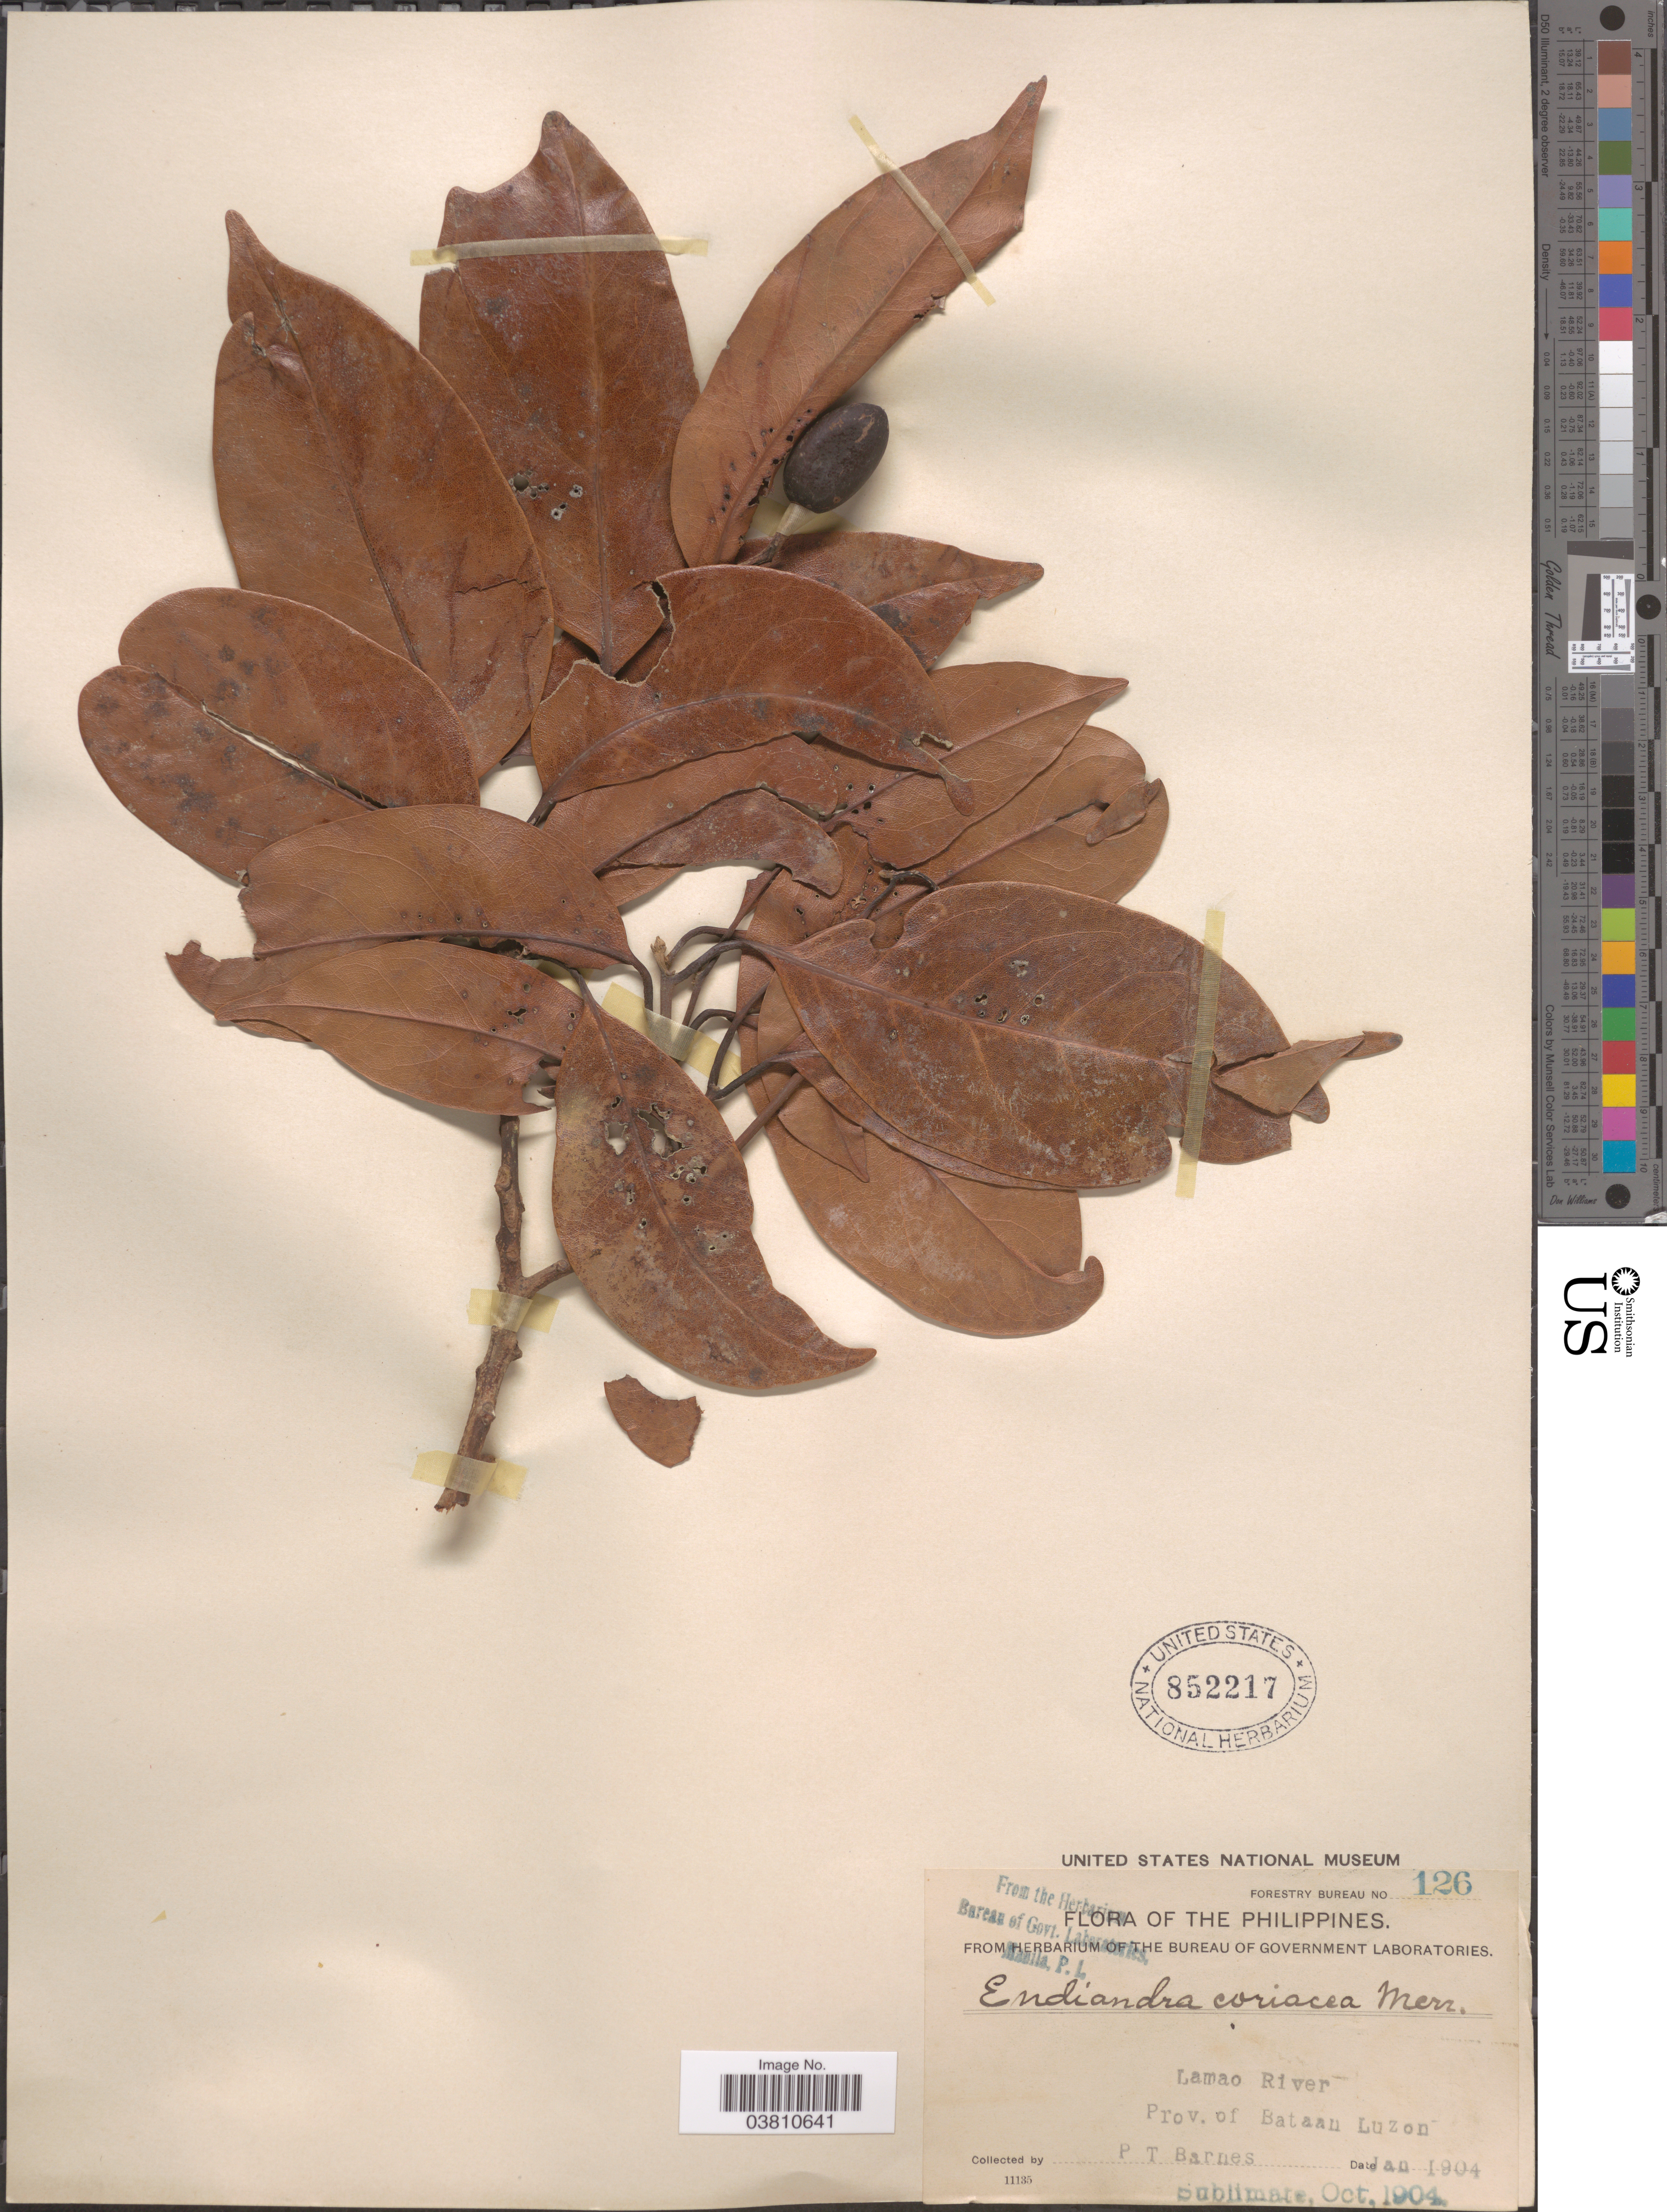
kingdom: Plantae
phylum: Tracheophyta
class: Magnoliopsida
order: Laurales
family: Lauraceae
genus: Endiandra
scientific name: Endiandra coriacea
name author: Merr.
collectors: P. Barnes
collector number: Forestry Bureau 126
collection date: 1904-01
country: Philippines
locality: Lamao River. Prov. of Bataan, Luzon.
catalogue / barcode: US 852217